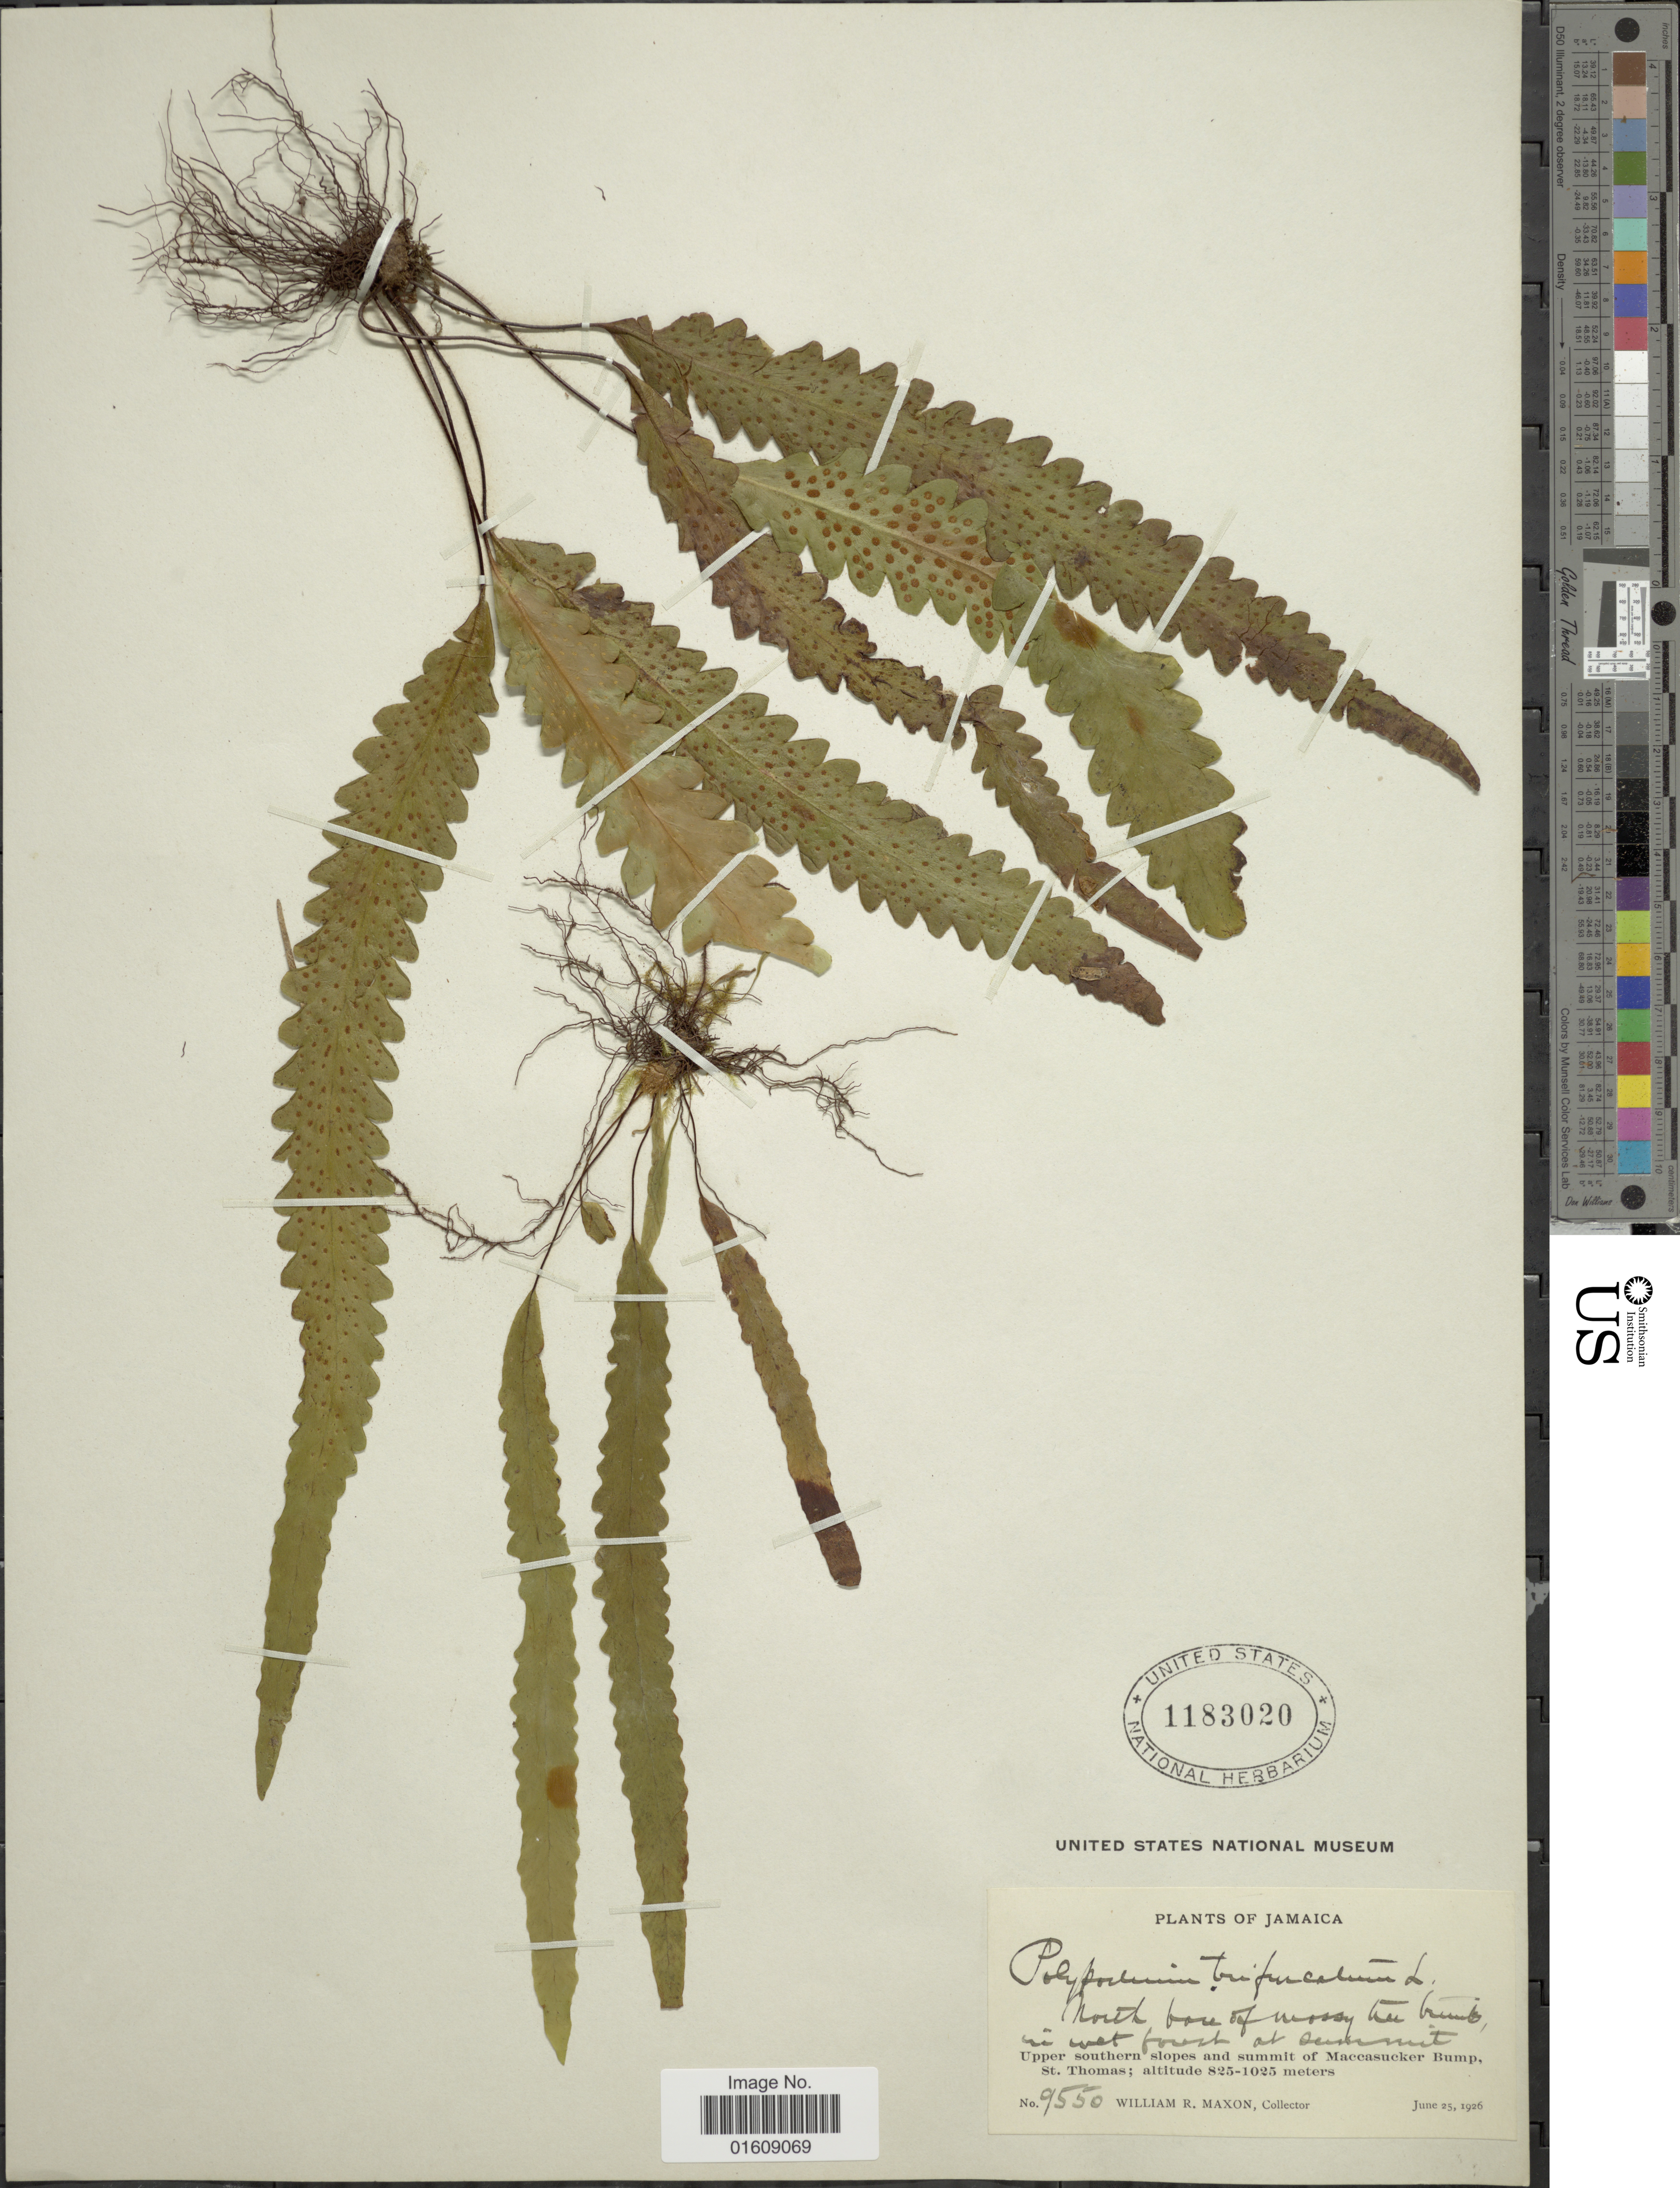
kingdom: Plantae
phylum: Tracheophyta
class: Polypodiopsida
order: Polypodiales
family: Polypodiaceae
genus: Enterosora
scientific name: Enterosora trifurcata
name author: (L.) L.E. Bishop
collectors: W. R. Maxon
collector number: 9550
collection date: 1926-06-25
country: Jamaica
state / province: Saint Thomas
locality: Jamaica, Upper southern slopes and summit of Maccasucker Bump, St. Thomas.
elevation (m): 825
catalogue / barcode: US 1183020